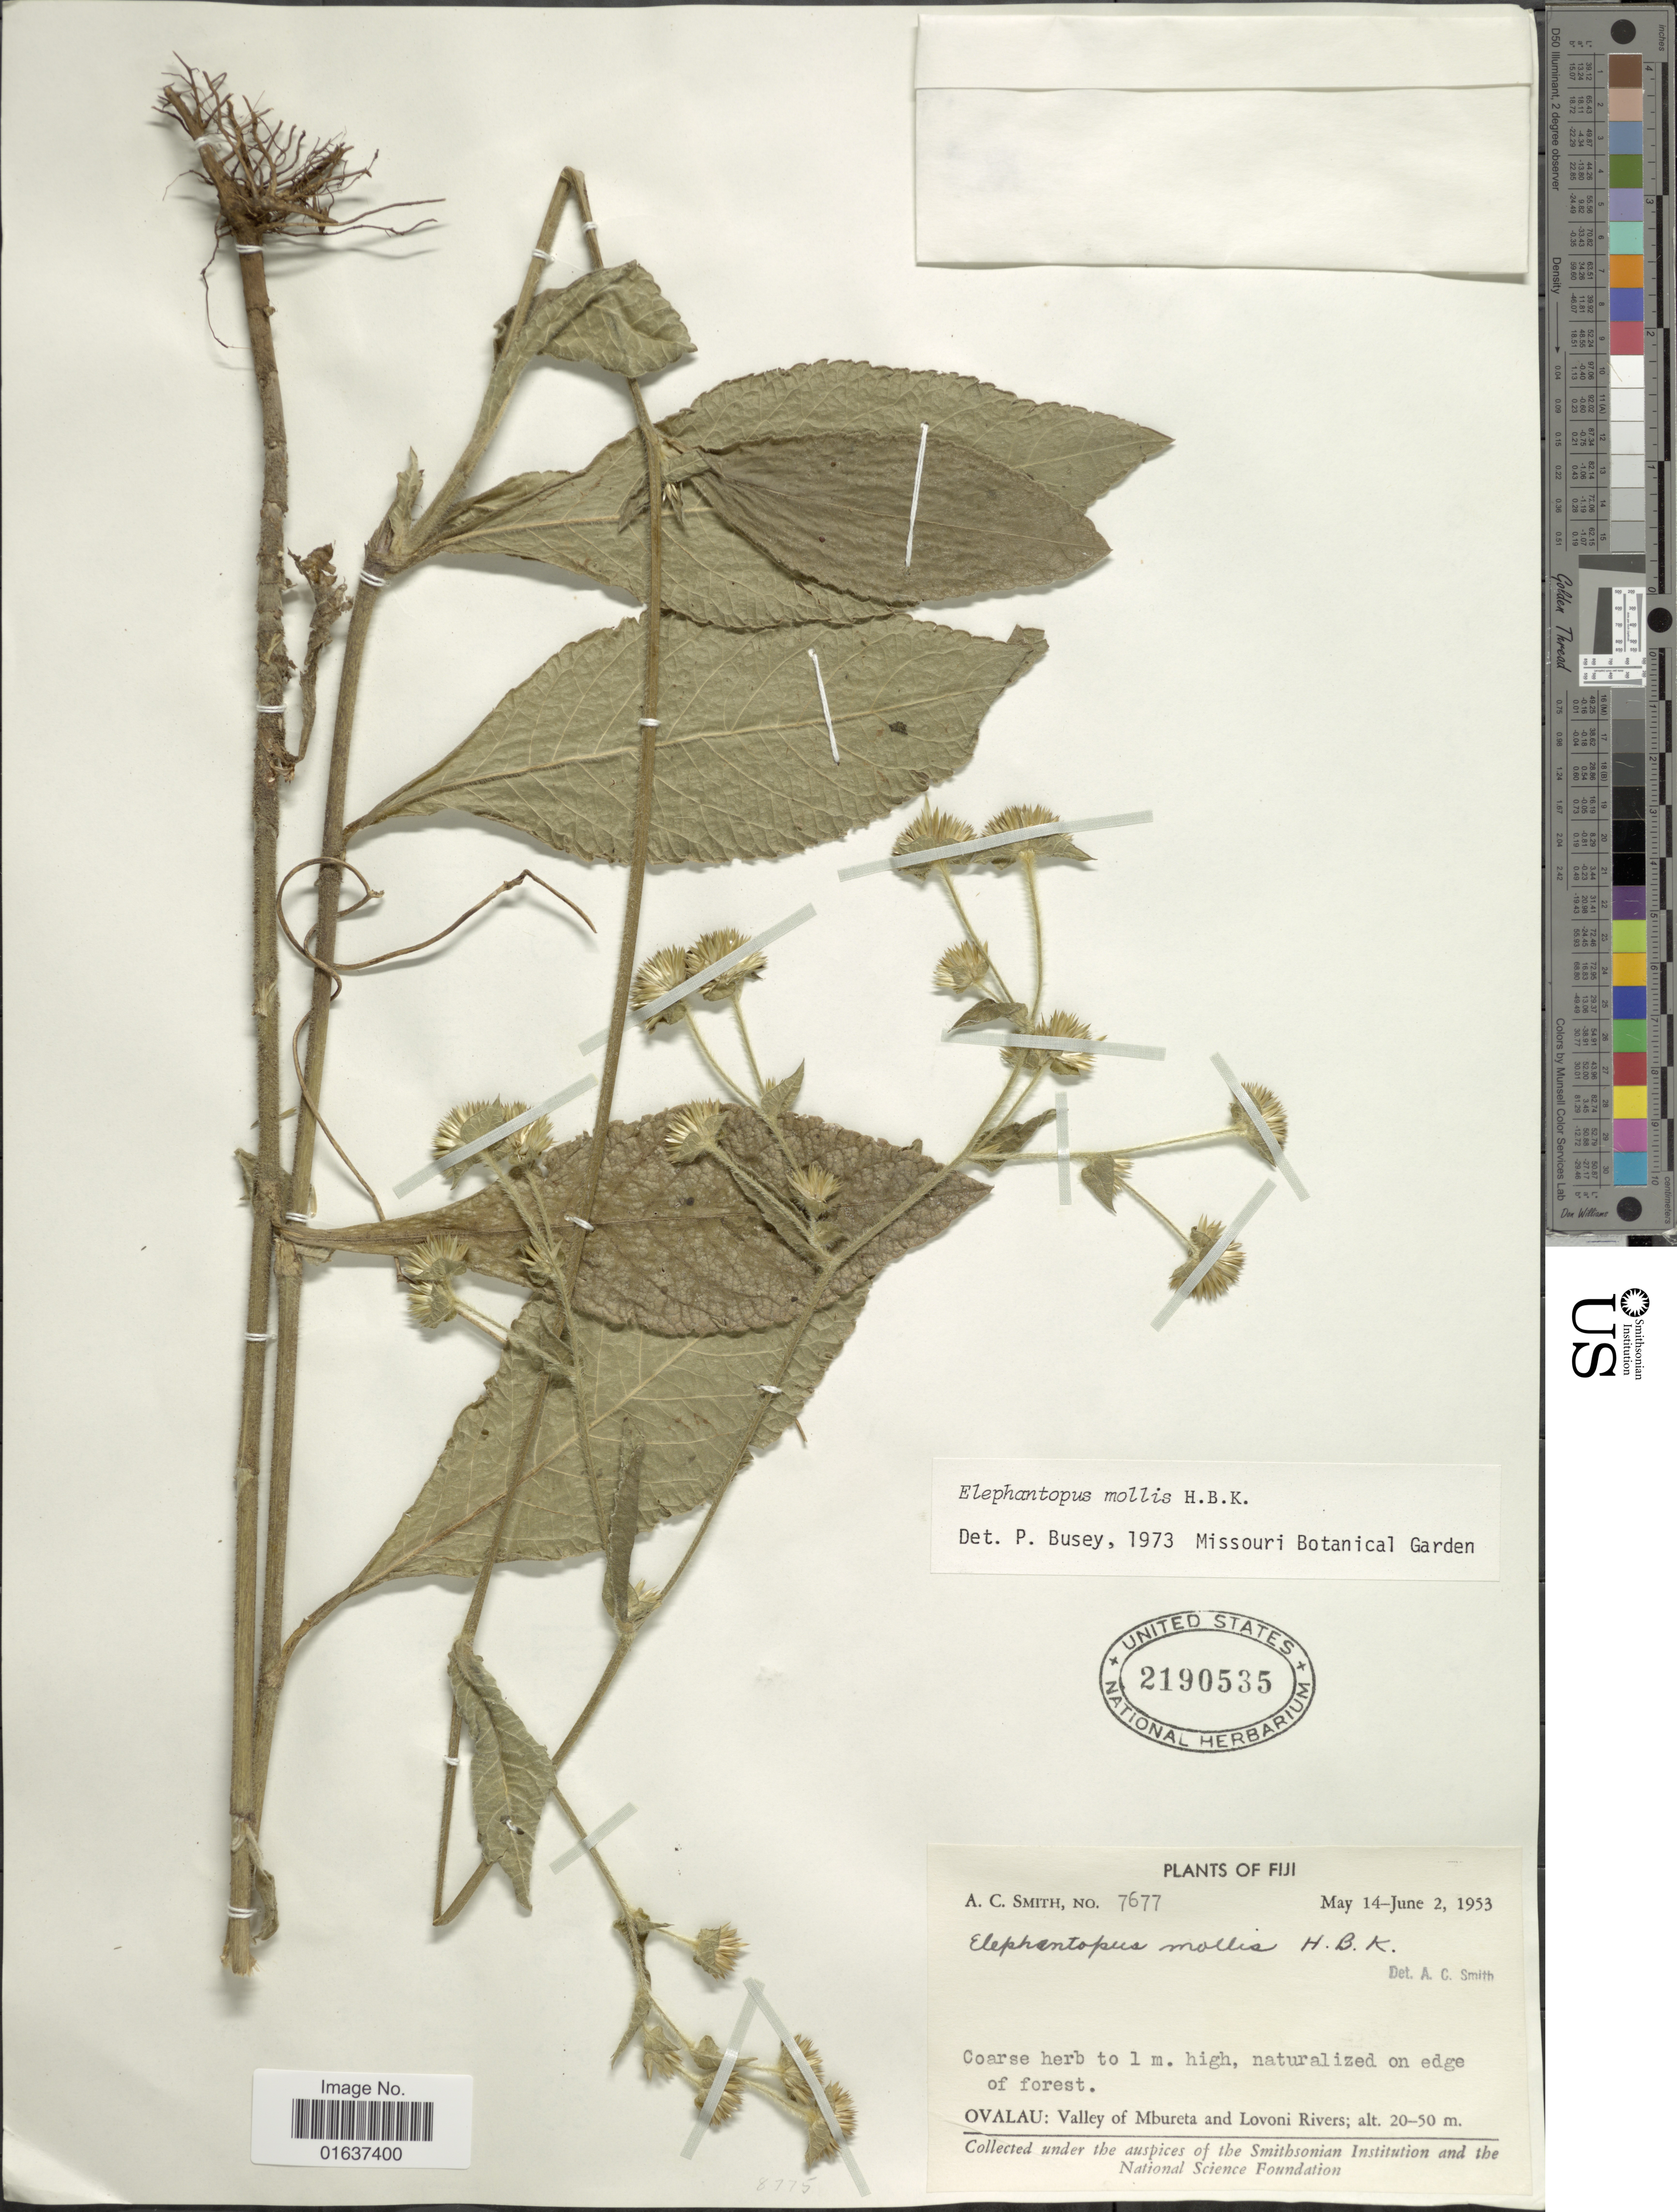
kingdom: Plantae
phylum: Tracheophyta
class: Magnoliopsida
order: Asterales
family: Asteraceae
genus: Elephantopus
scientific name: Elephantopus mollis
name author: Kunth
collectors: A. C. Smith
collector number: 7677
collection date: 1953-05-14/1953-06-14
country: Fiji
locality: Ovalau: Valley of Mbureta and Lovoni Rivers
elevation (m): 20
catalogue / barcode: US 2190535